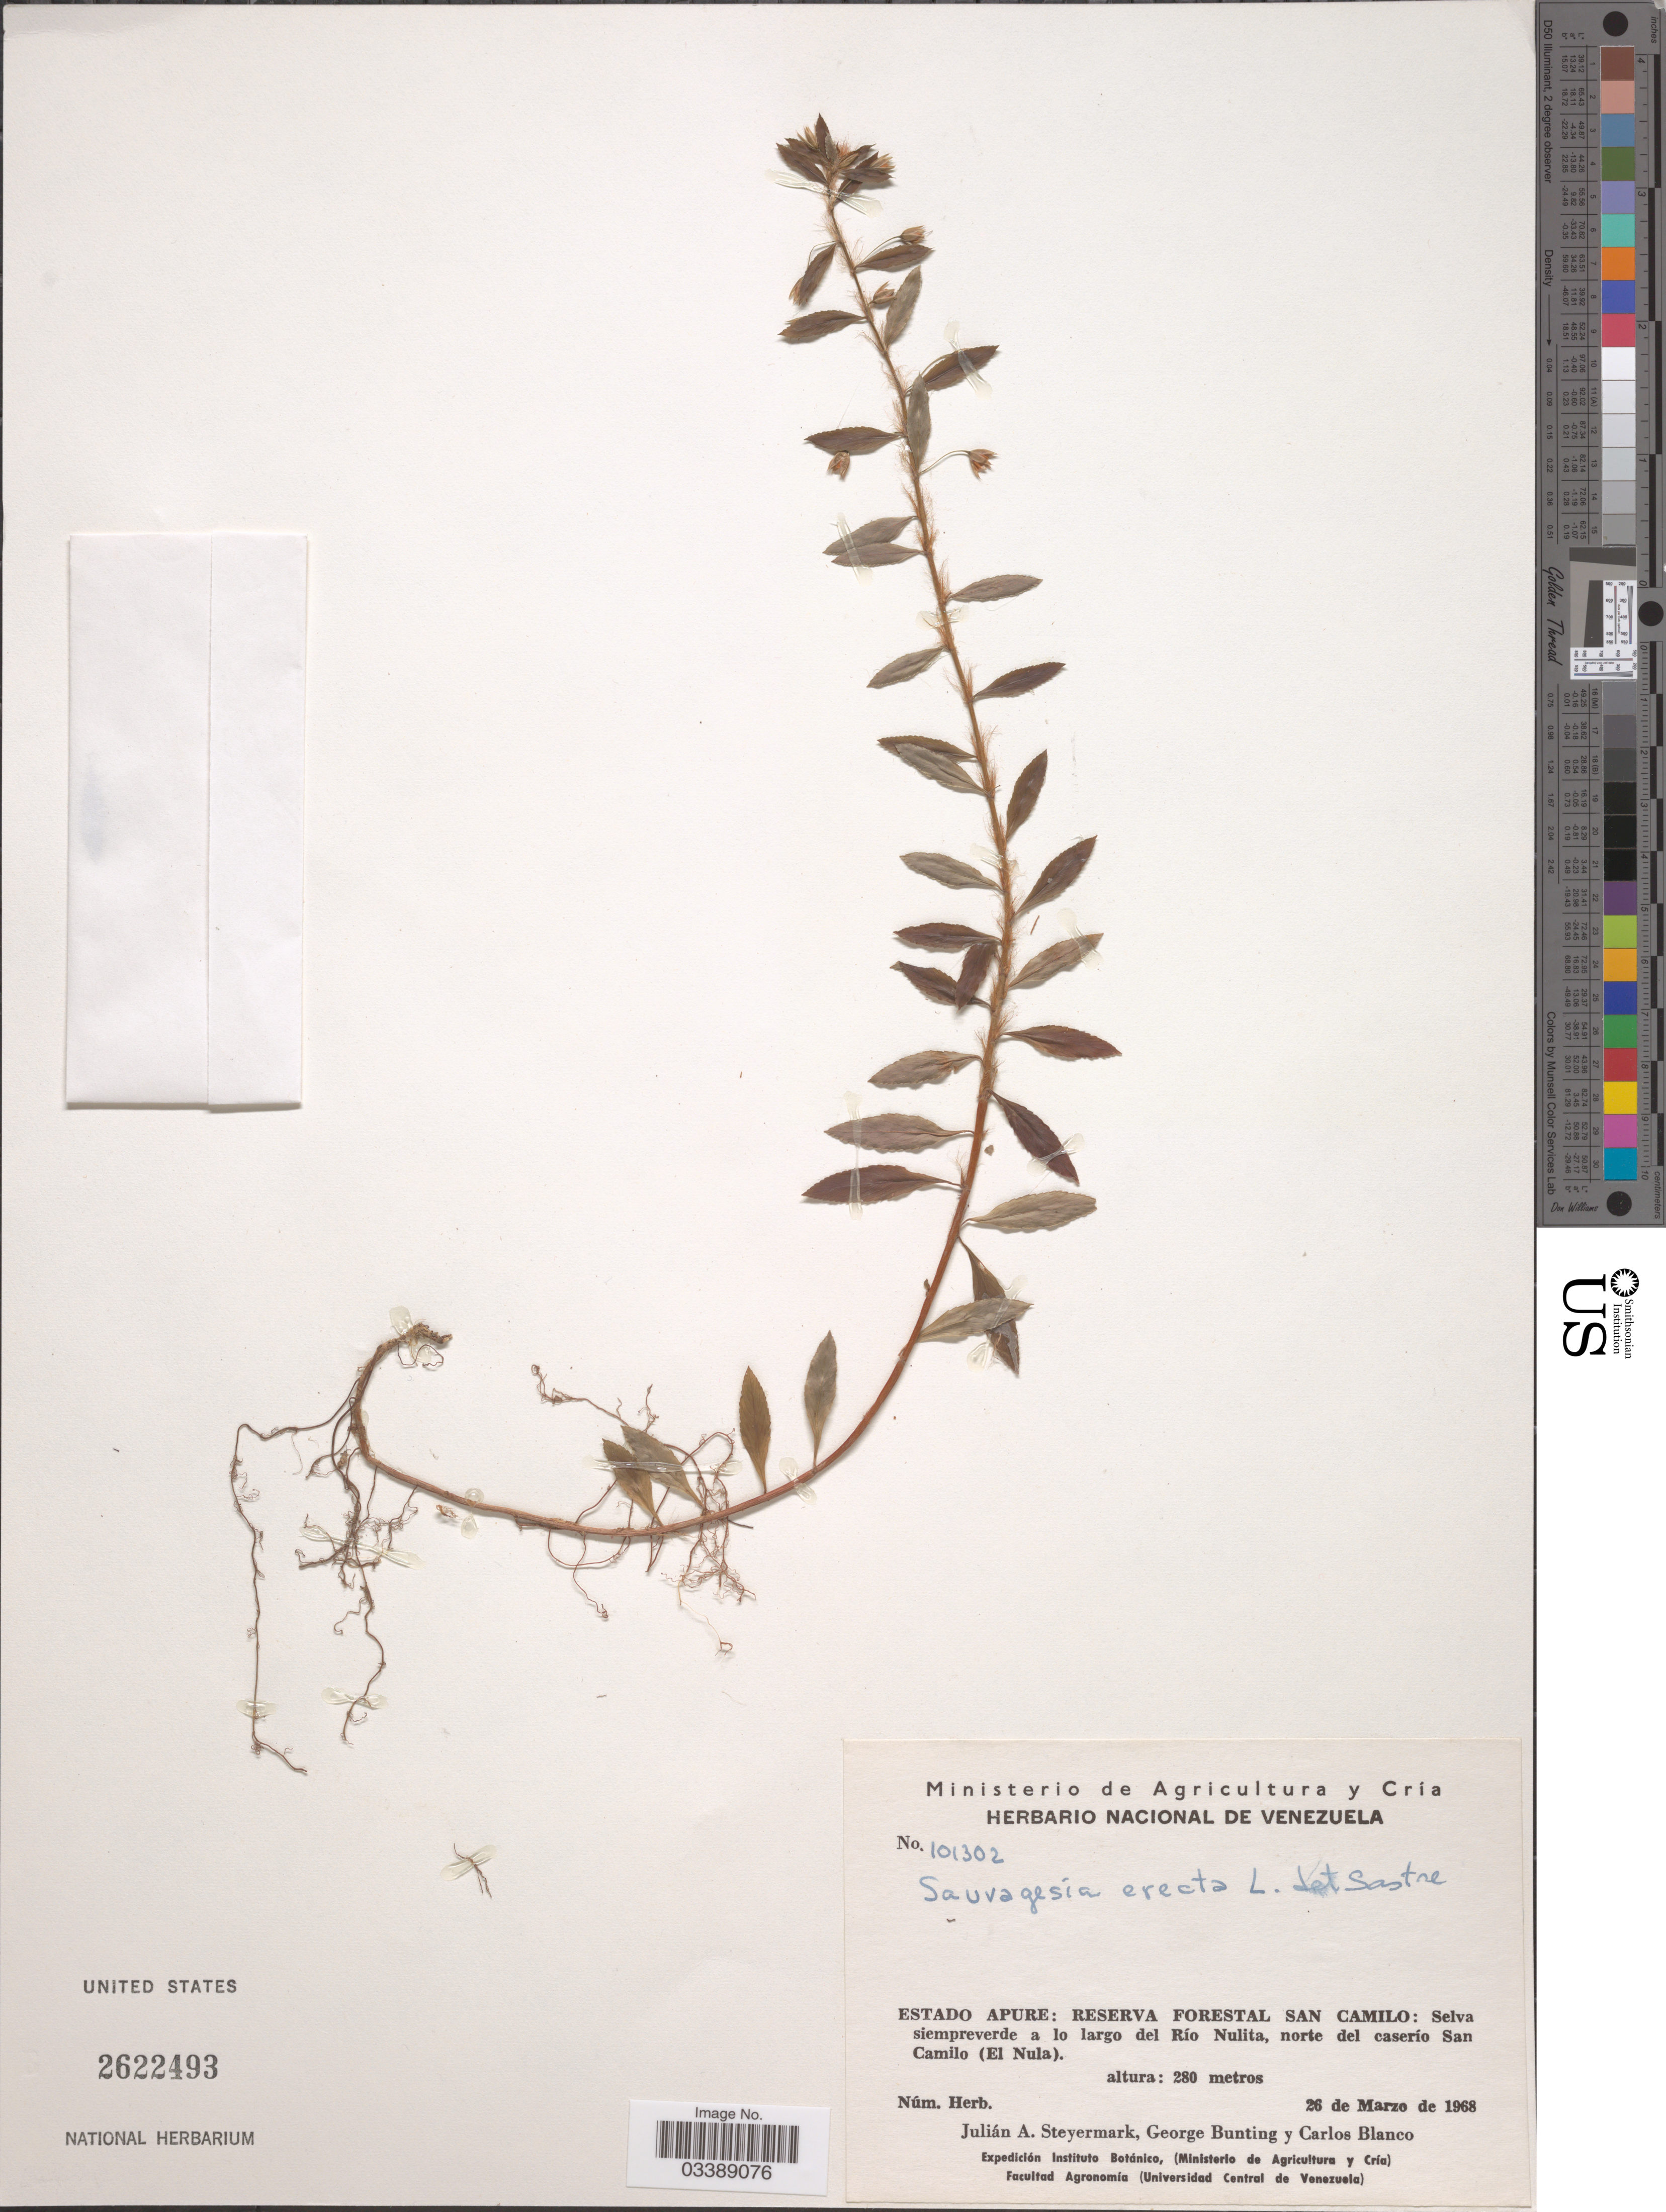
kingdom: Plantae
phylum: Tracheophyta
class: Magnoliopsida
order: Malpighiales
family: Ochnaceae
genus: Sauvagesia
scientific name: Sauvagesia erecta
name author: L.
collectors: J. Steyermark, G. S. Bunting & C. Blanco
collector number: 101302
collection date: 1968-03-26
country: Venezuela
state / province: Apure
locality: Reserva Forestal San Camilo: Selva siempreverde a lo largo del Río Nulita, norte del caserio San Camilo (El Nula).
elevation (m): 280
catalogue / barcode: US 2622493